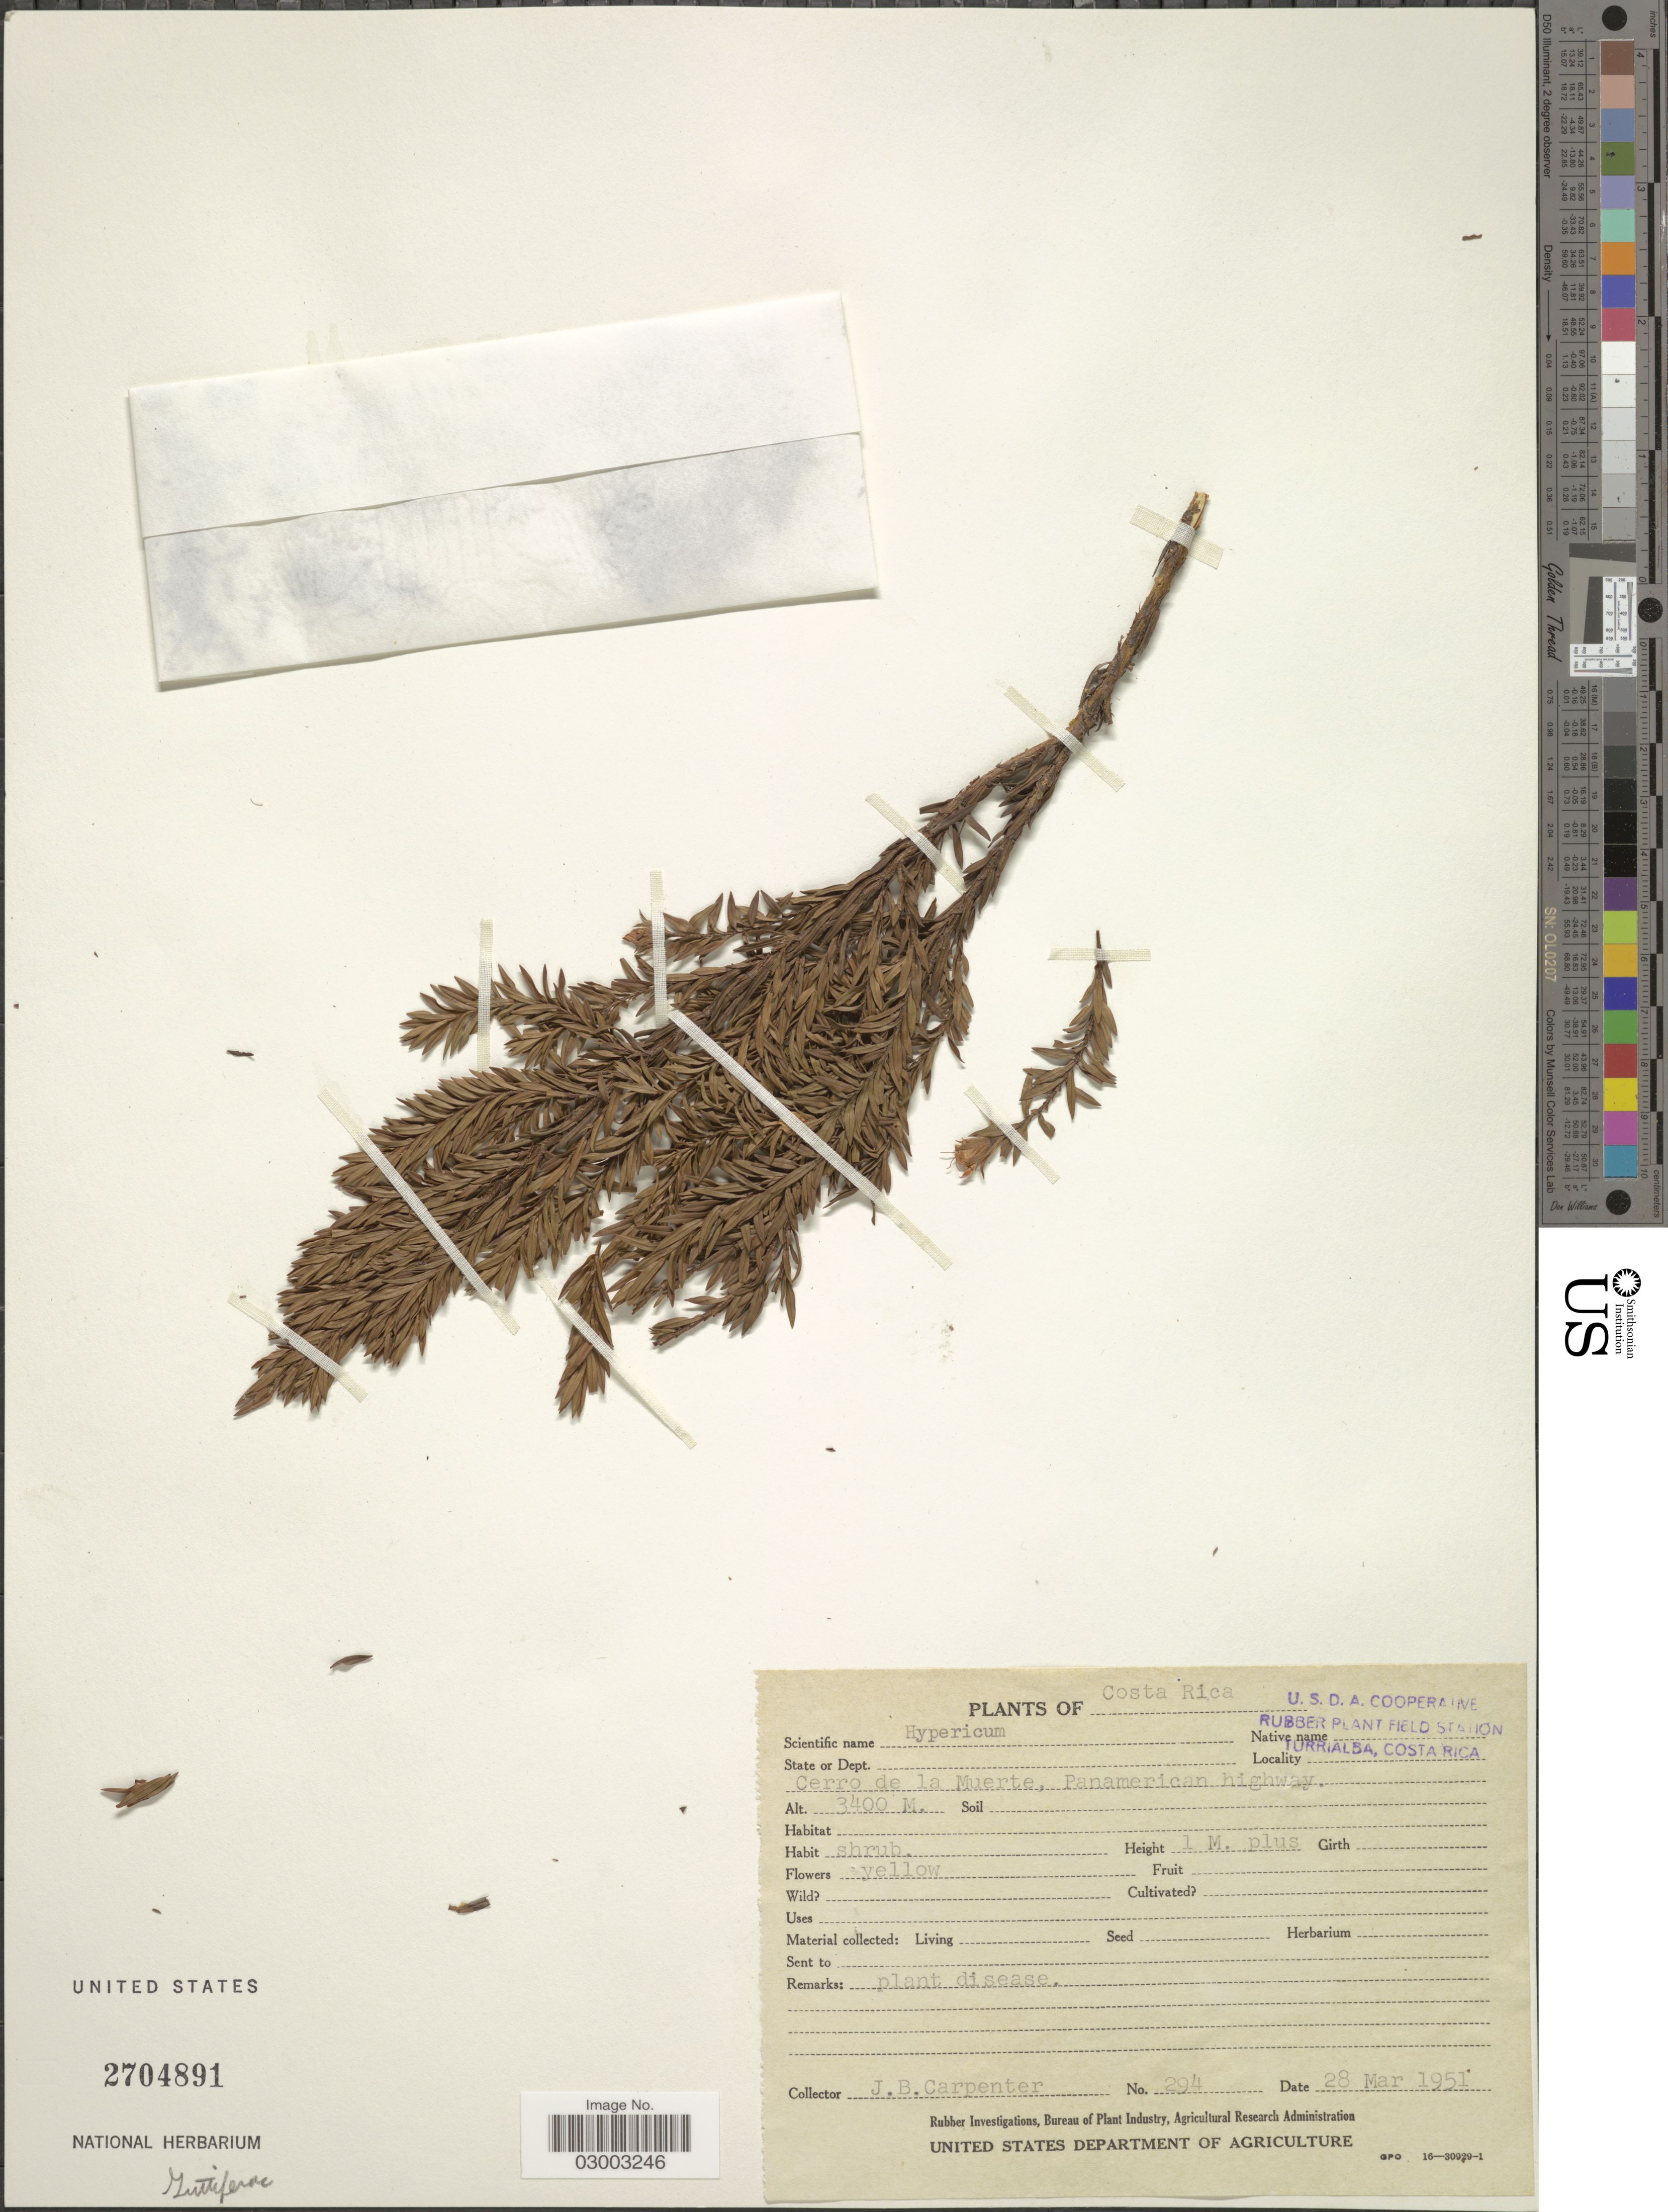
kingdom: Plantae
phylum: Tracheophyta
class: Magnoliopsida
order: Malpighiales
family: Hypericaceae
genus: Hypericum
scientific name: Hypericum irazuense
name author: Kuntze ex N. Robson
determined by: Strong, Mark T., (BOT), Smithsonian Institution - National Museum of Natural History (UNITED STATES)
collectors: J. Carpenter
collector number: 294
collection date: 1951-03-28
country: Costa Rica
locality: Cerro de la Muerte, Panamerican highway.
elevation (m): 3400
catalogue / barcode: US 2704891